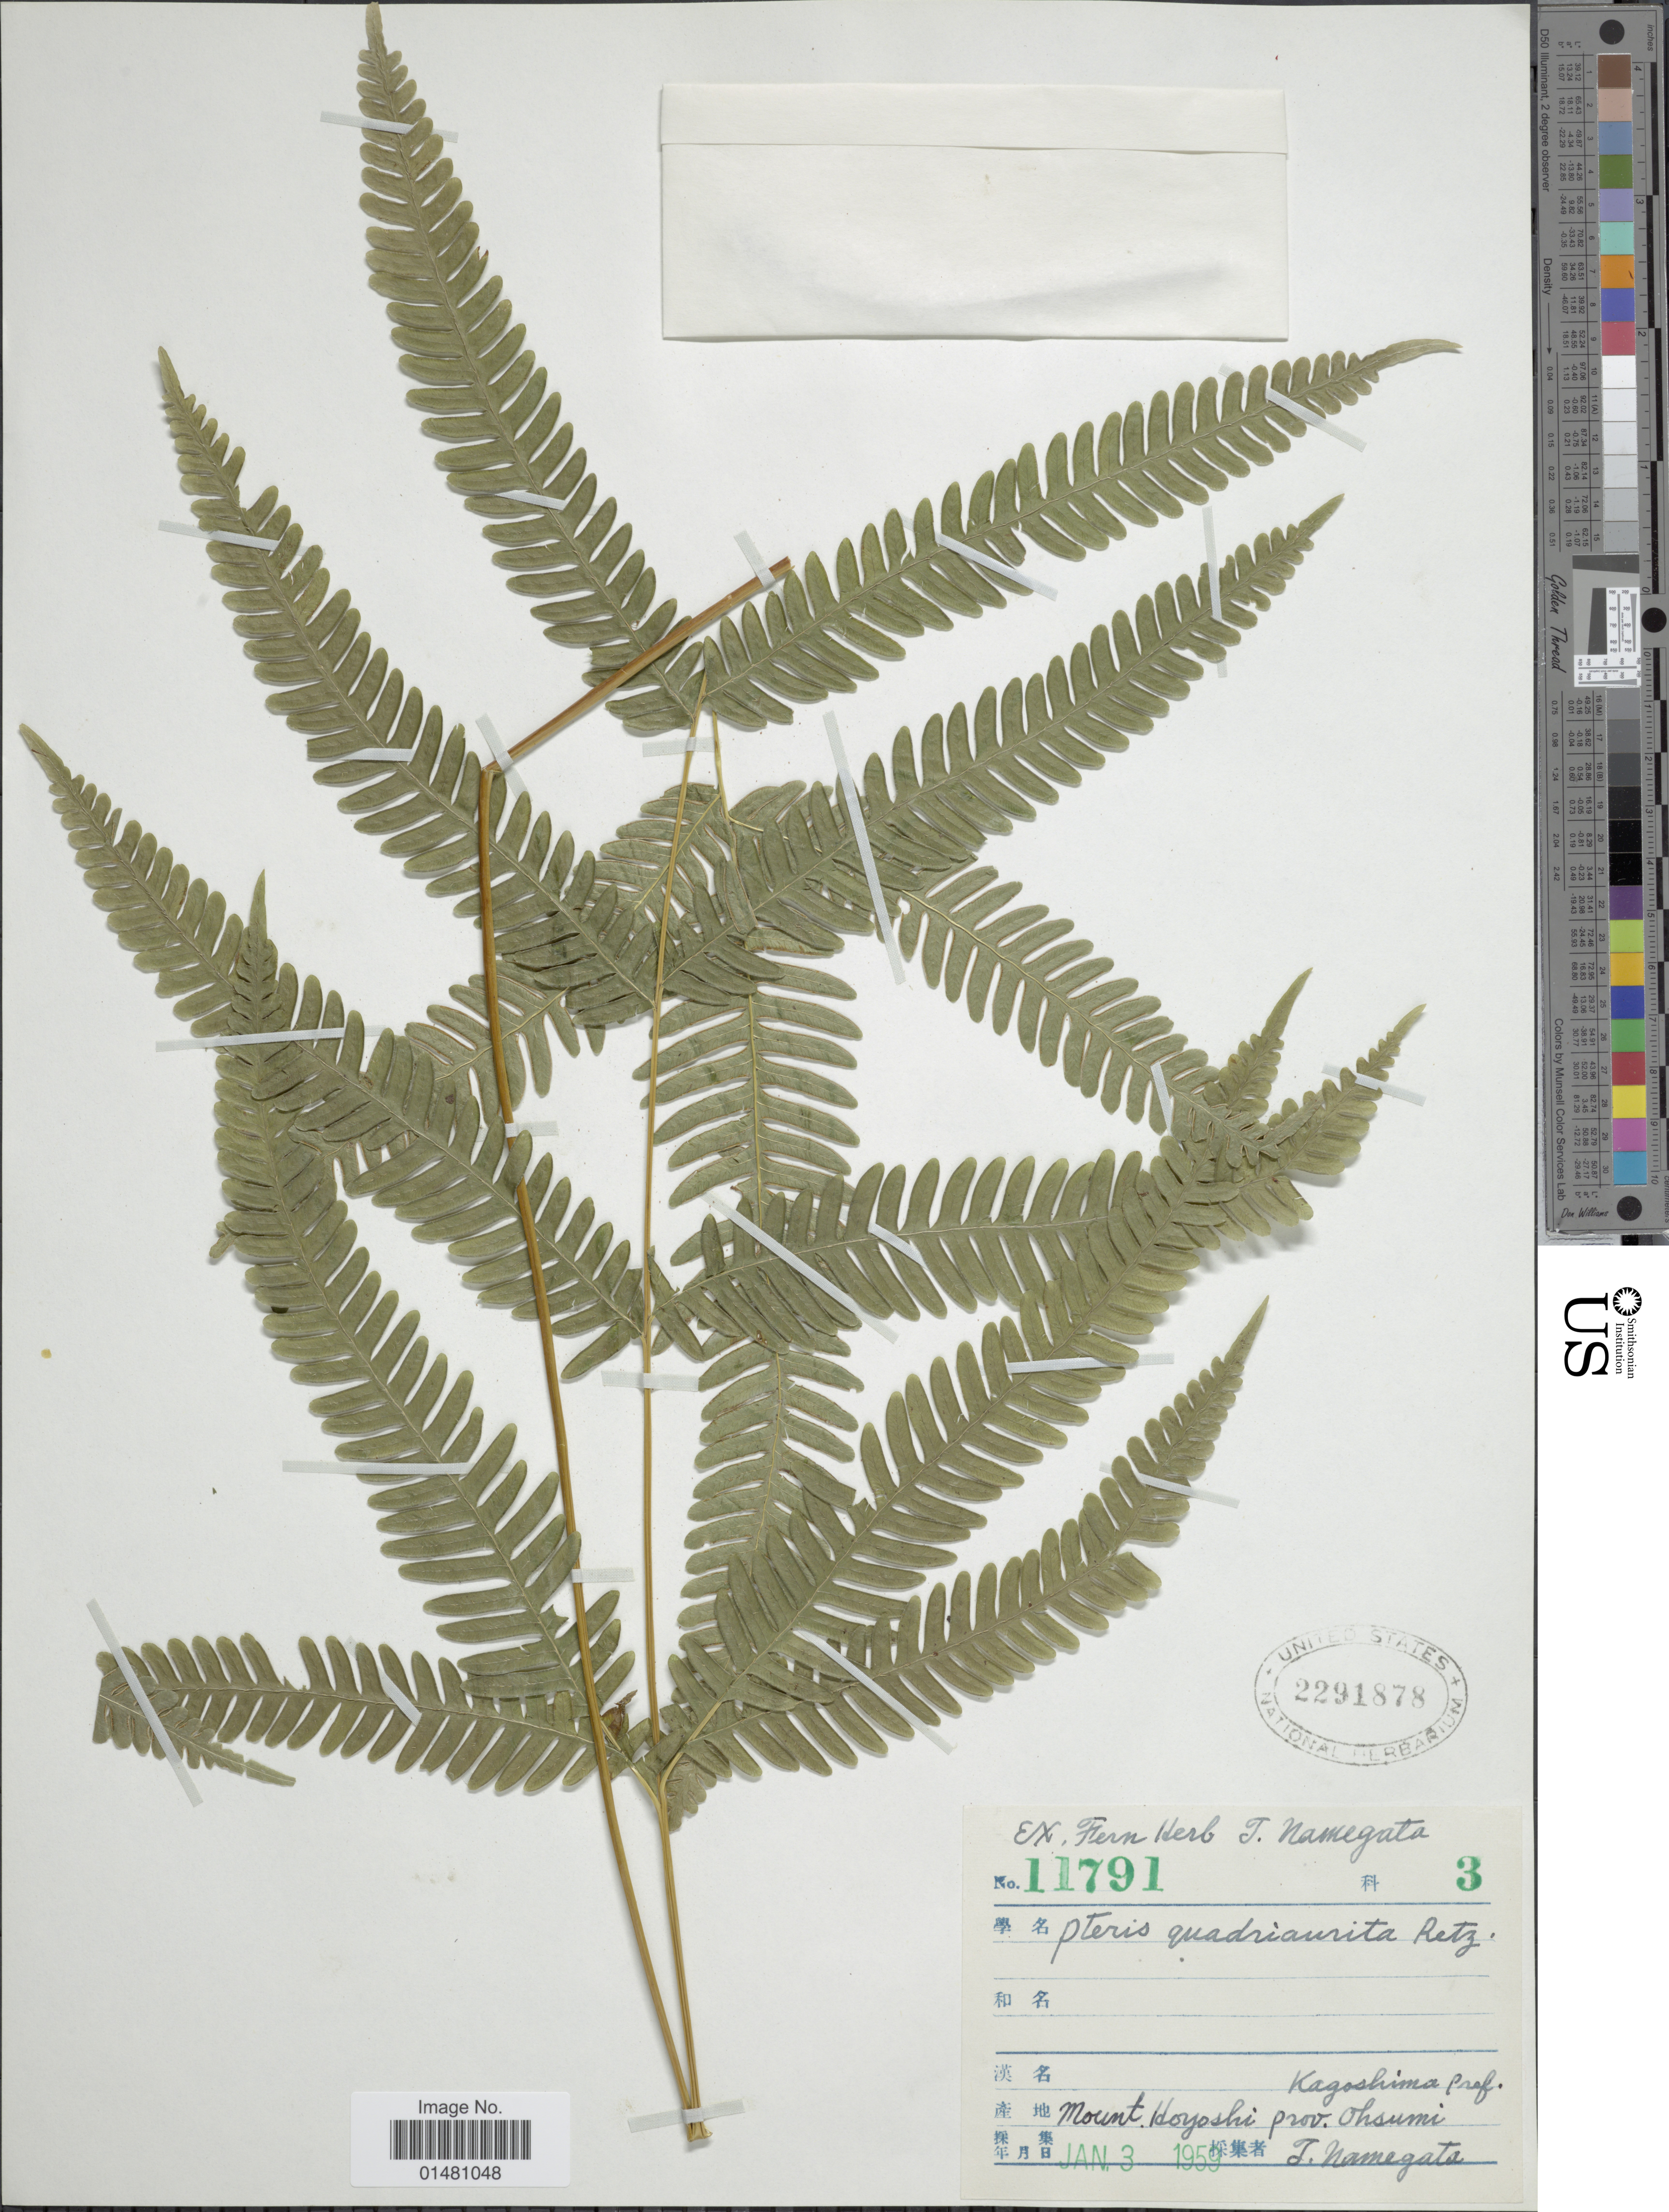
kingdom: Plantae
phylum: Tracheophyta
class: Polypodiopsida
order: Polypodiales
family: Pteridaceae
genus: Pteris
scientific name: Pteris quadriaurita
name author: Retz.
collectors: T. Namegata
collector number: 11791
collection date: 1959-01-03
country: Japan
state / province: Kagosima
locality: Kagoshima Pref, Mount Koyoshi prov. Ohsumi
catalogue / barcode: US 2291878